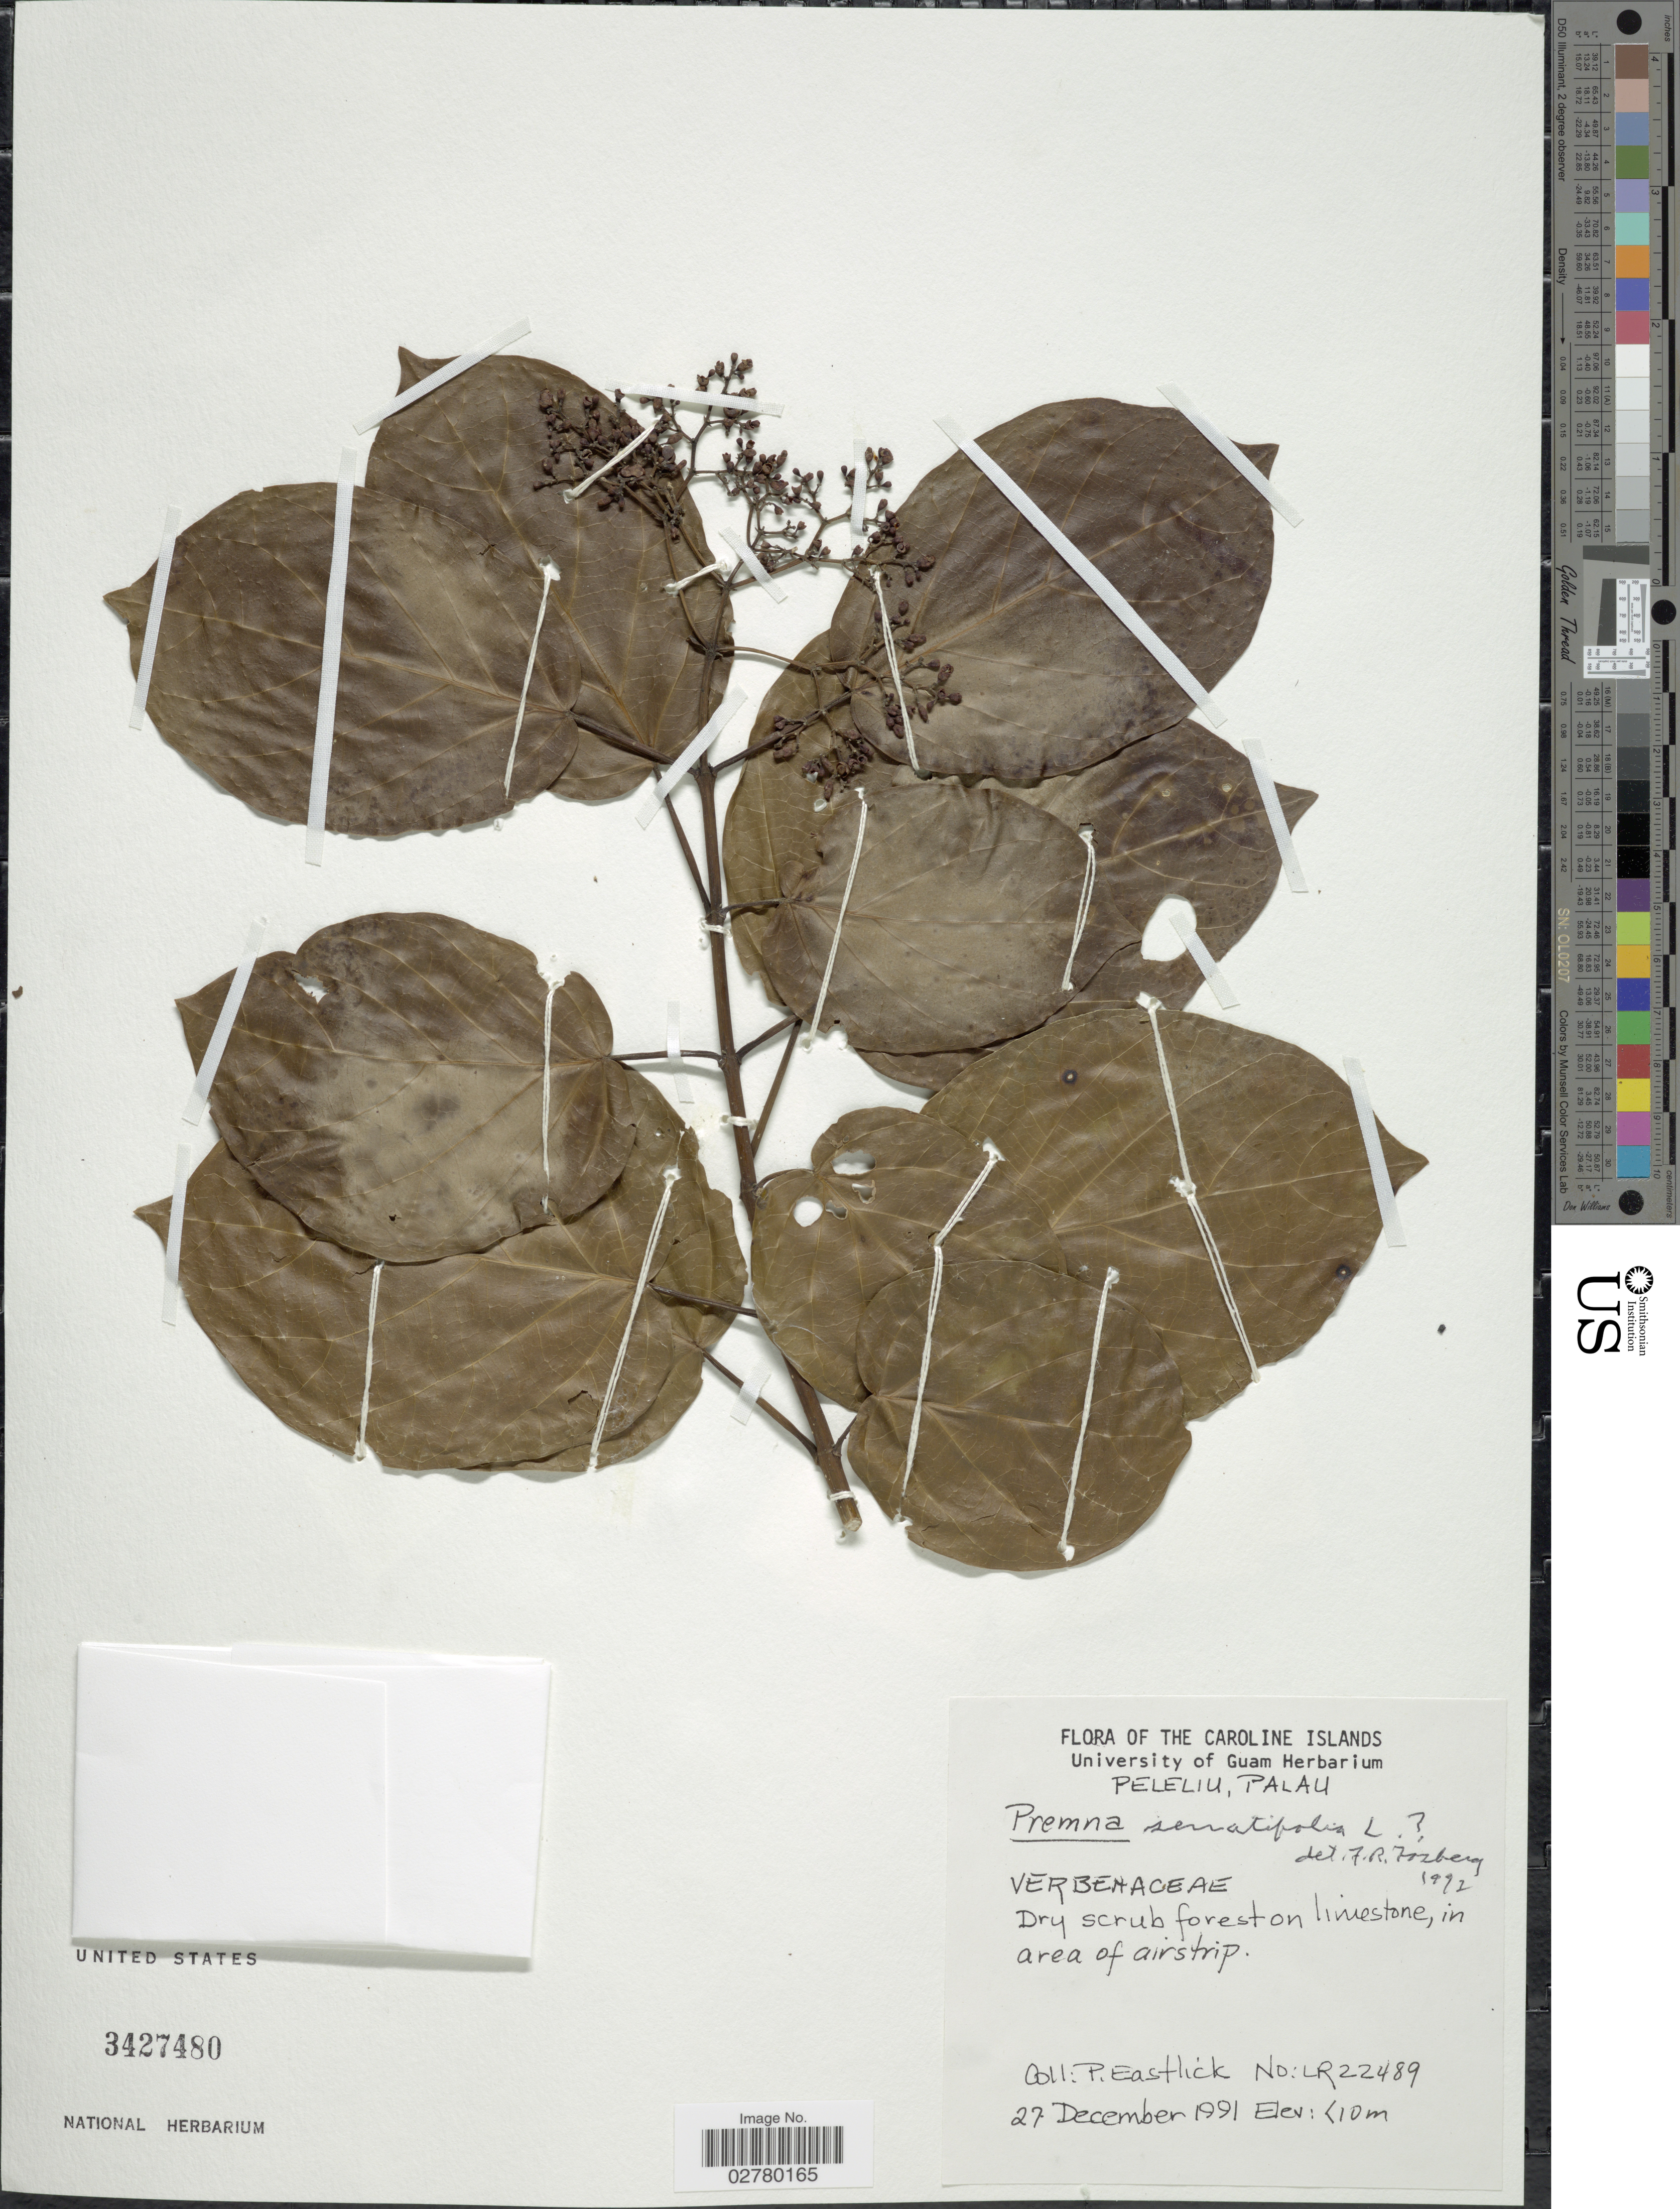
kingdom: Plantae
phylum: Tracheophyta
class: Magnoliopsida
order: Lamiales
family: Lamiaceae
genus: Premna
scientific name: Premna serratifolia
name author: L.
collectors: P. Eastlick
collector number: LR22489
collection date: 1991-12-27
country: Palau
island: Beliliou [Peleliu]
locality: Peleliu, Palau. In area of airstrip.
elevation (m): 10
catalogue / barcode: US 3427480